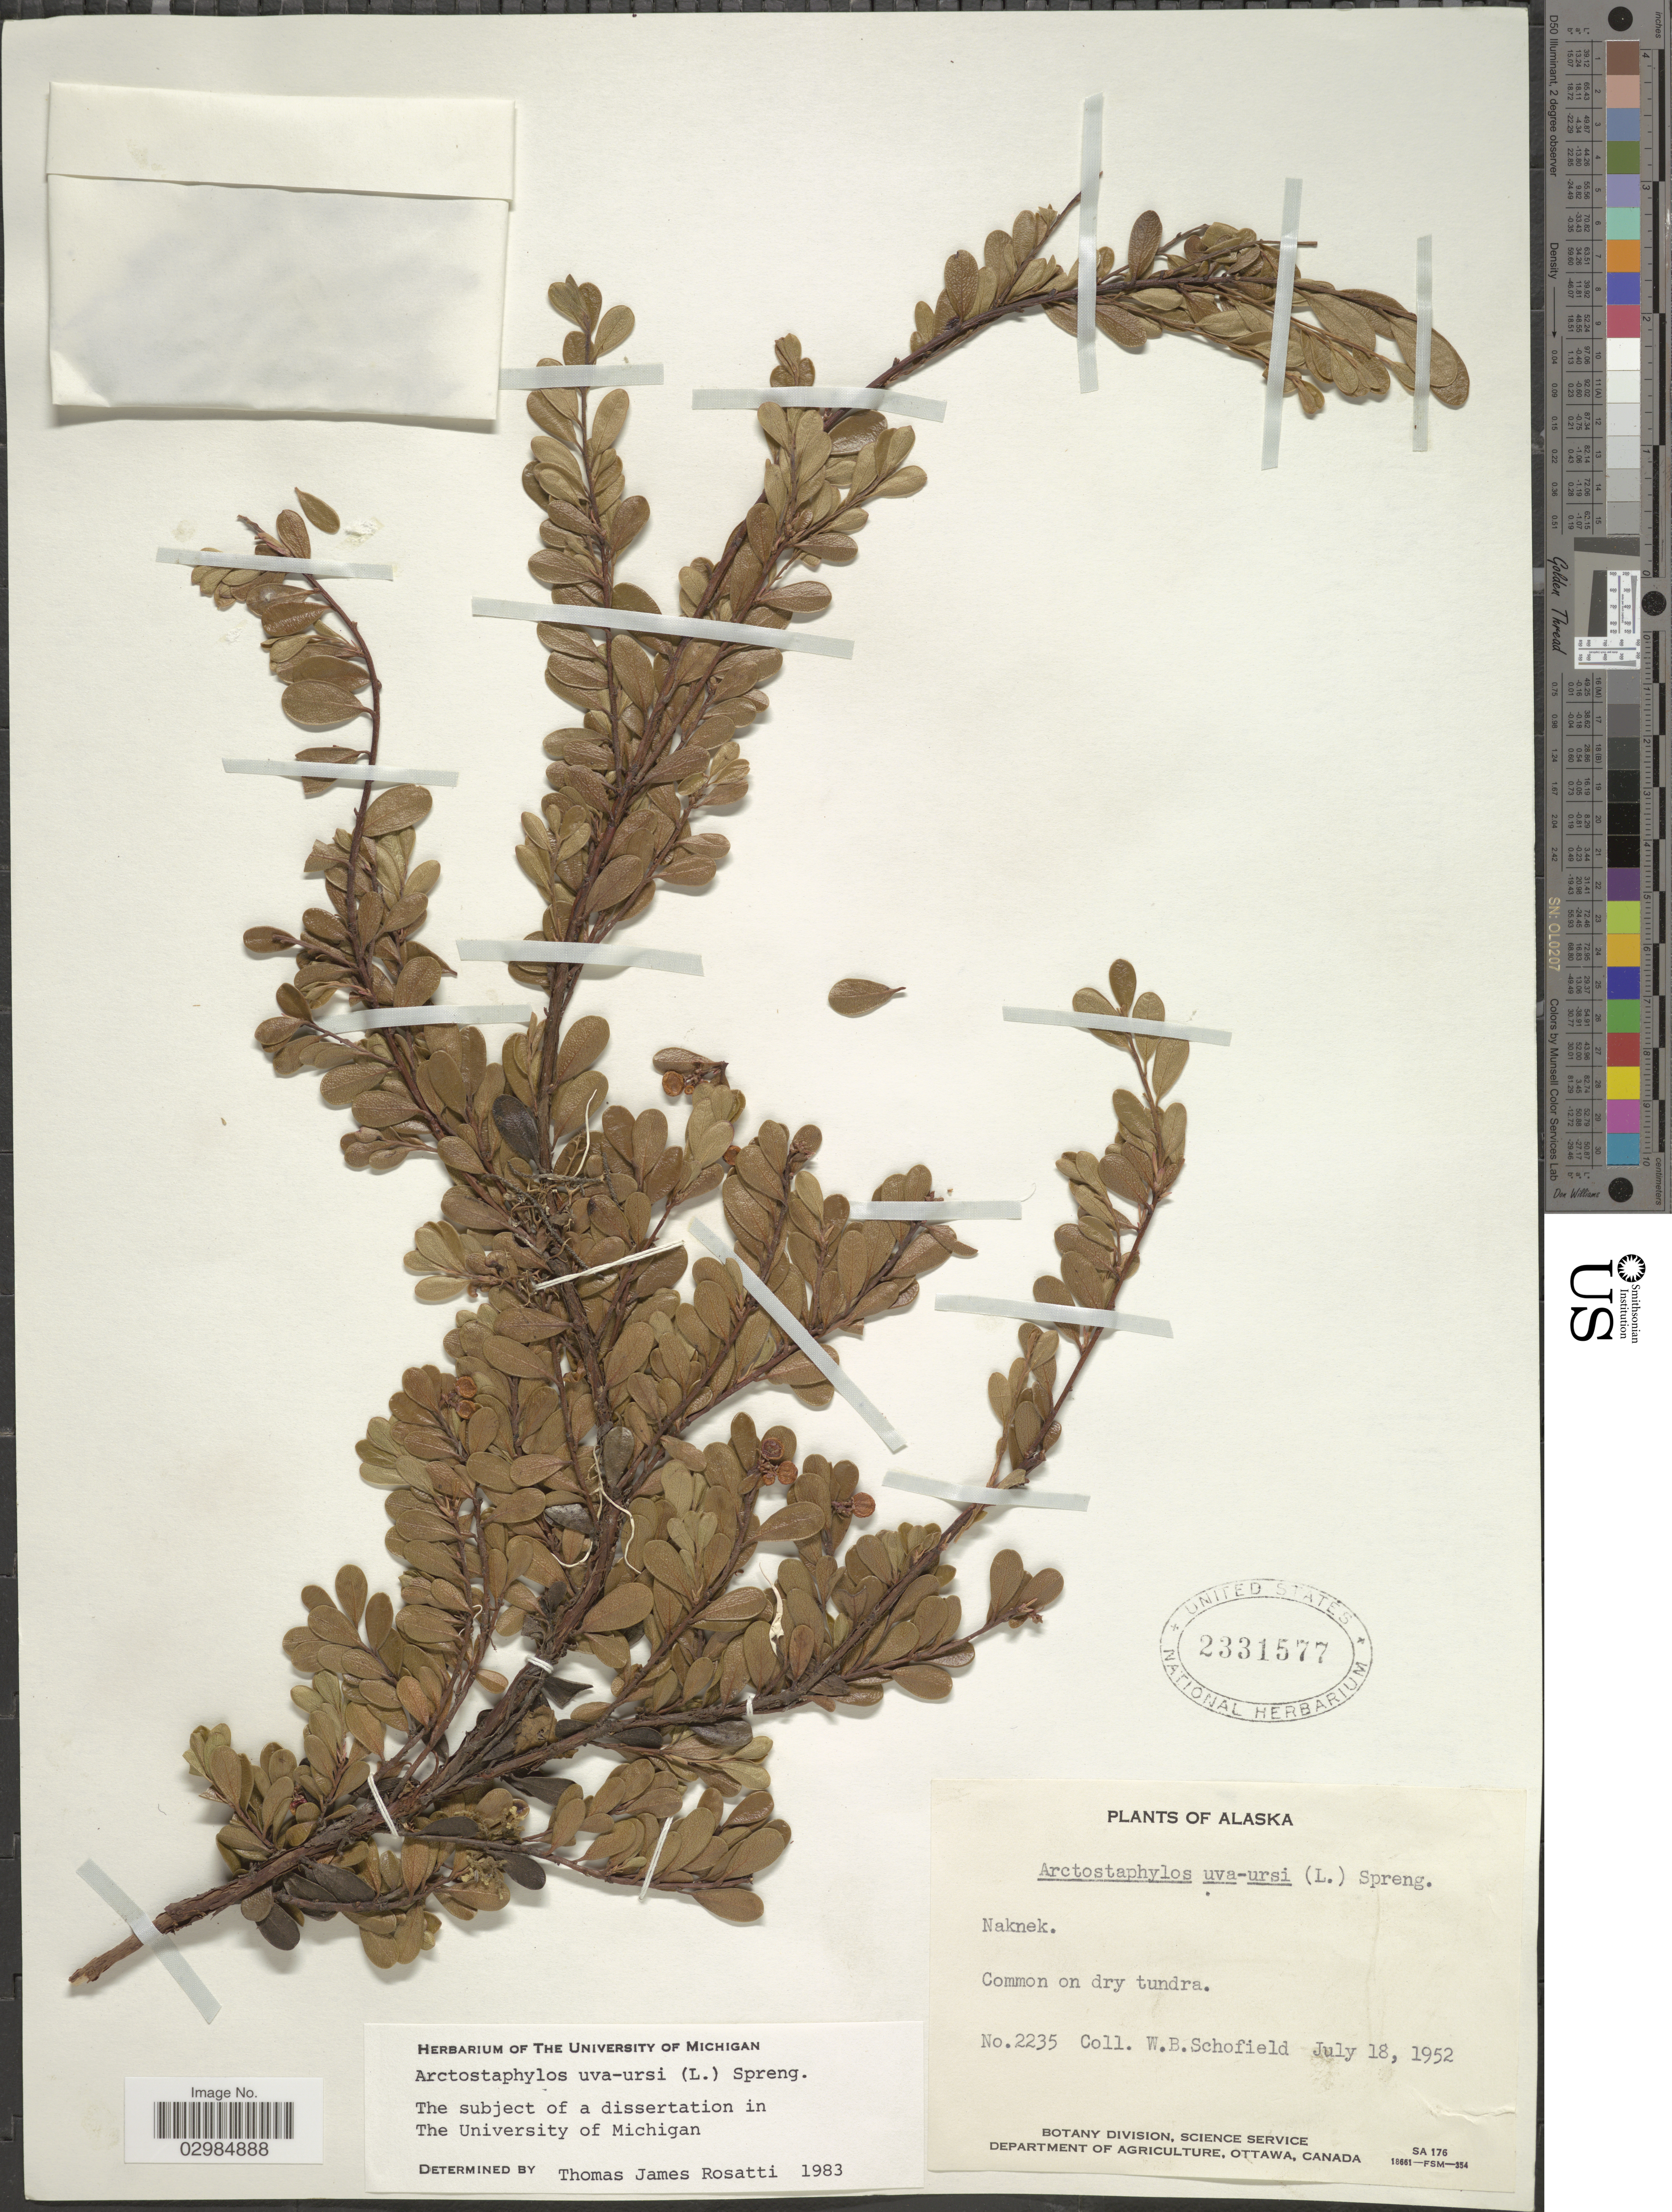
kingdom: Plantae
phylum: Tracheophyta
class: Magnoliopsida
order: Ericales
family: Ericaceae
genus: Arctostaphylos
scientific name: Arctostaphylos uva-ursi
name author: (L.) Spreng.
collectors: W. Schofield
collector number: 2235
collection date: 1952-07-18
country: United States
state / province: Alaska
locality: Naknek.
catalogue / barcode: US 2331577